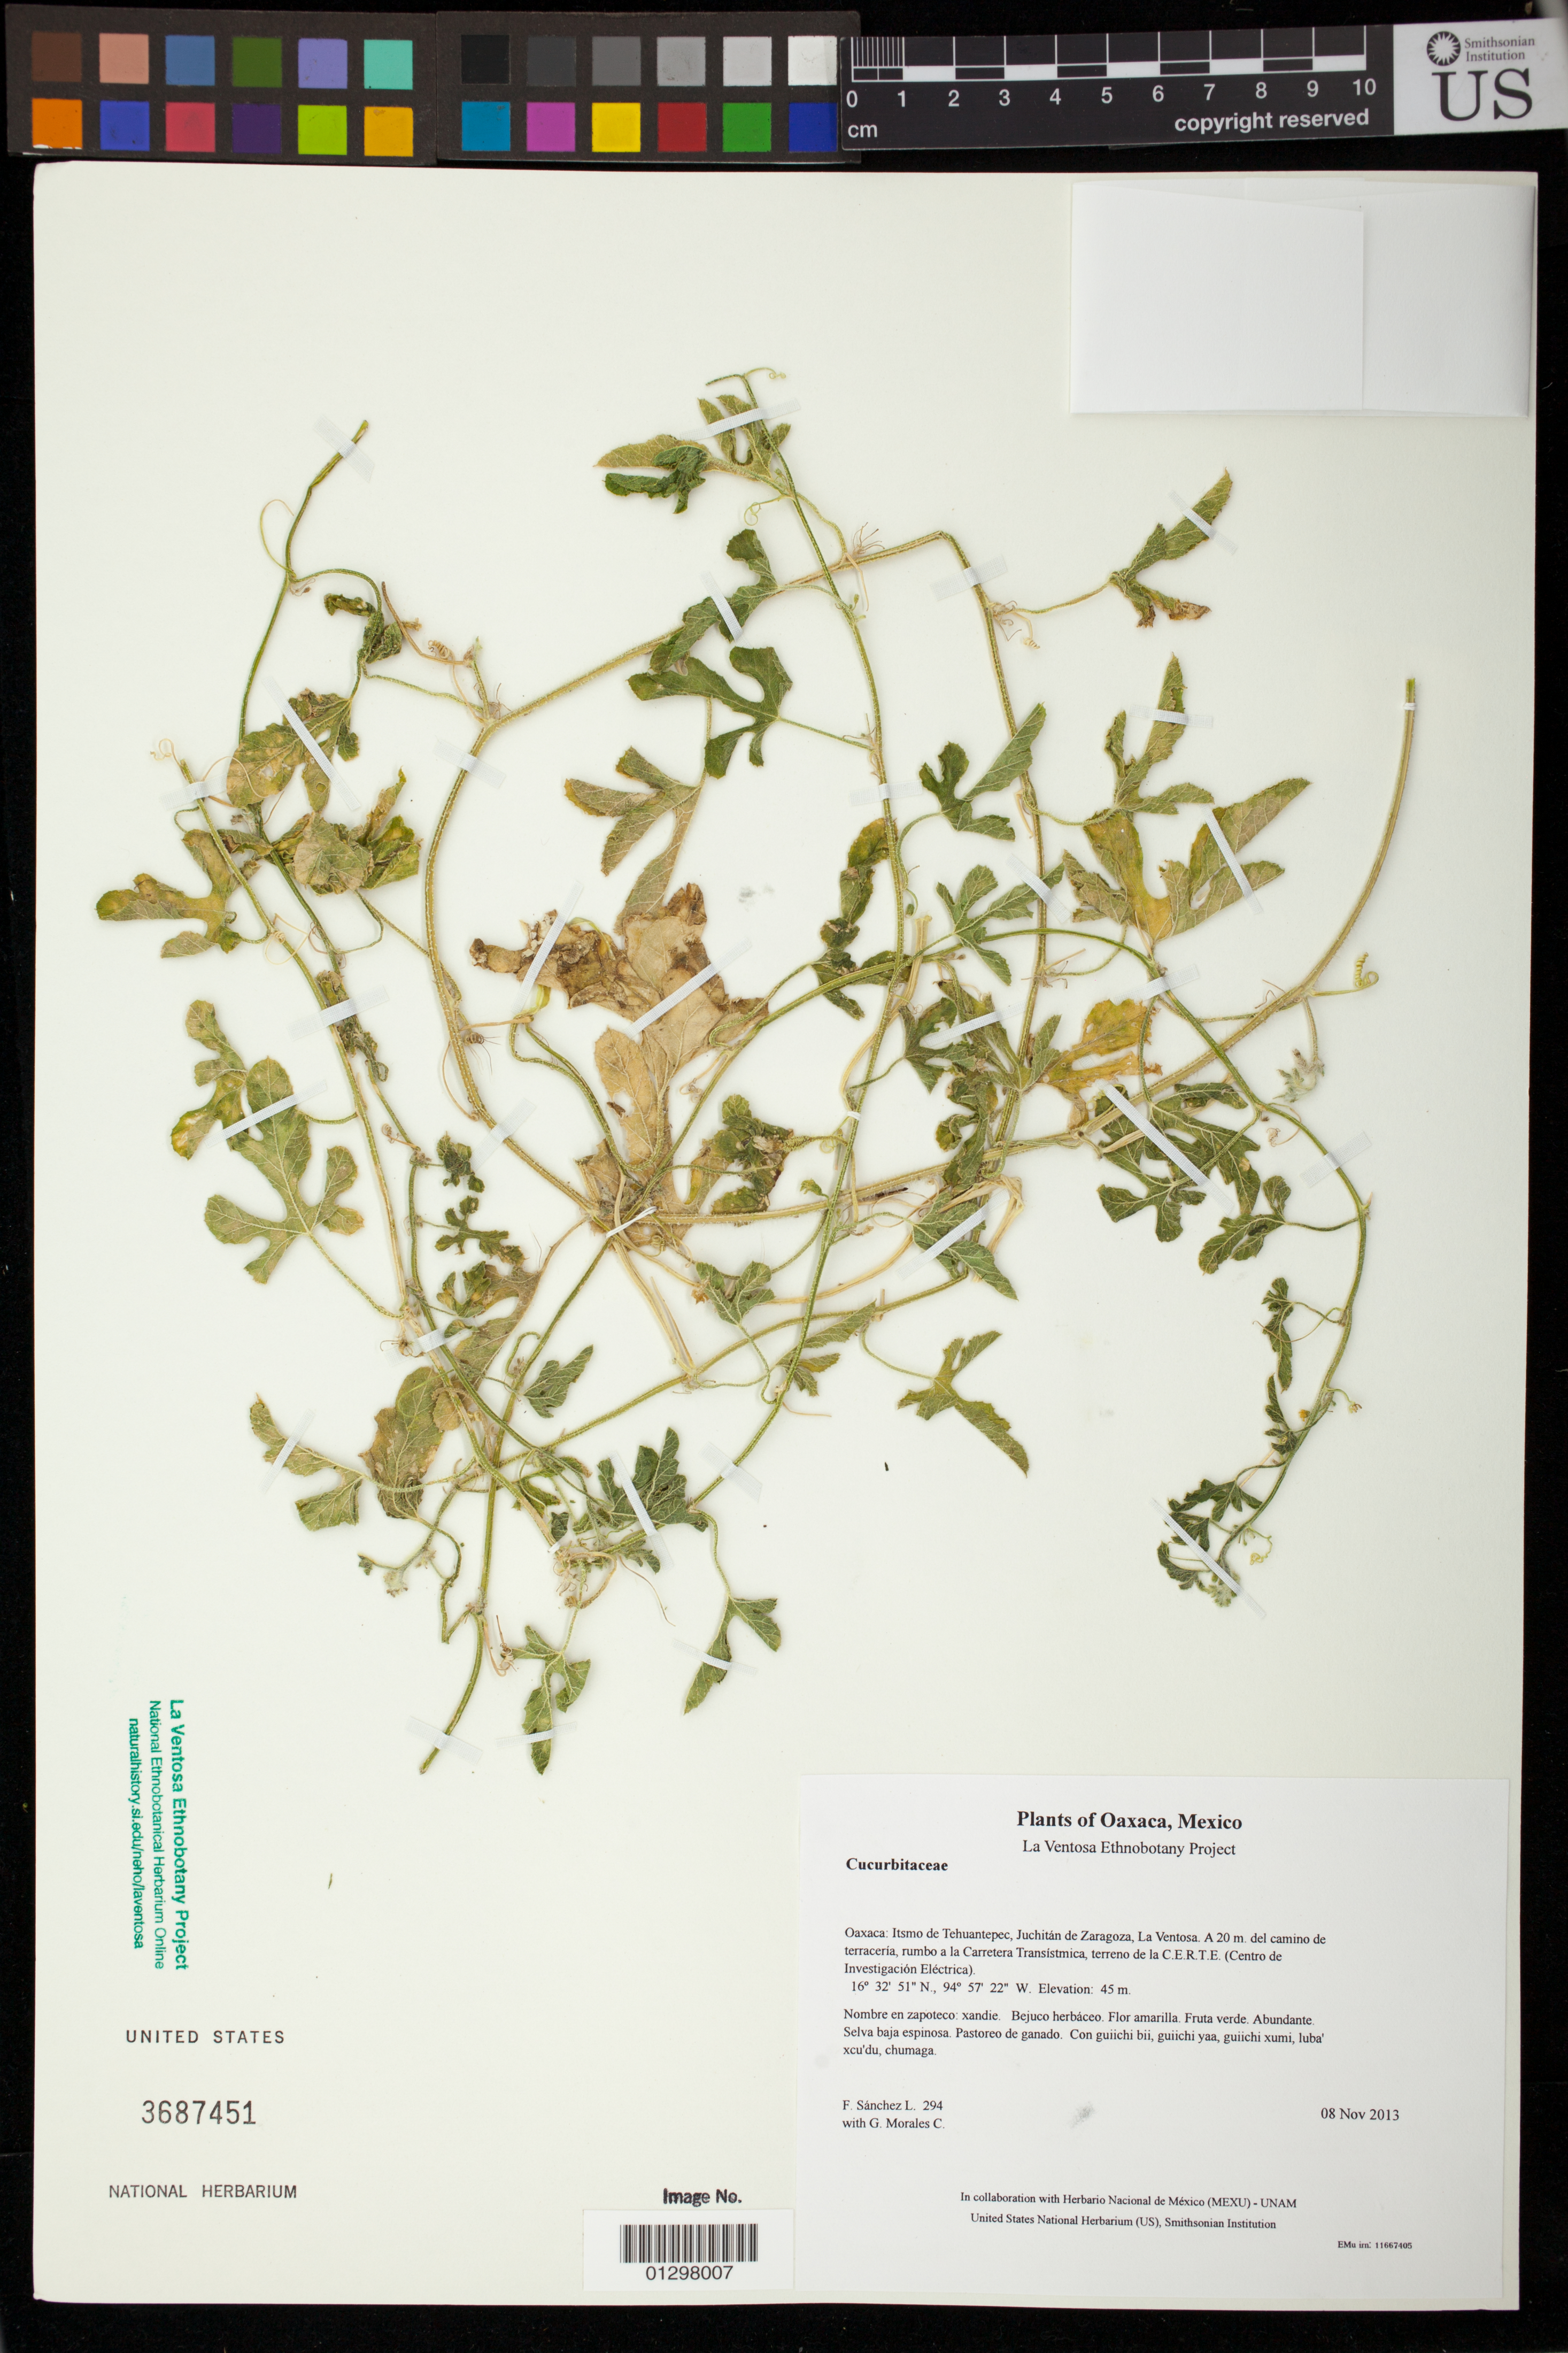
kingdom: Plantae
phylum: Tracheophyta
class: Magnoliopsida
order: Cucurbitales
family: Cucurbitaceae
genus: Cucumis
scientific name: Cucumis anguria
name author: L.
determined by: Velasco G., Kenia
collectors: F. Sánchez L. & G. Morales C.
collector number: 294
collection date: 2013-11-08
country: Mexico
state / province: Oaxaca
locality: Itsmo de Tehuantepec, Juchitán de Zaragoza, La Ventosa. A 20 m. del camino de terracería, rumbo a la Carretera Transístmica, terreno de la C.E.R.T.E. (Centro de Investigación Eléctrica)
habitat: Selva baja espinosa. Pastoreo de ganado.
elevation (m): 45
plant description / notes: MEXU, US; Luba'. Guie' naguchi. Cuaananaxhi naga'. Stale.; sandia de monte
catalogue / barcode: US 3687451